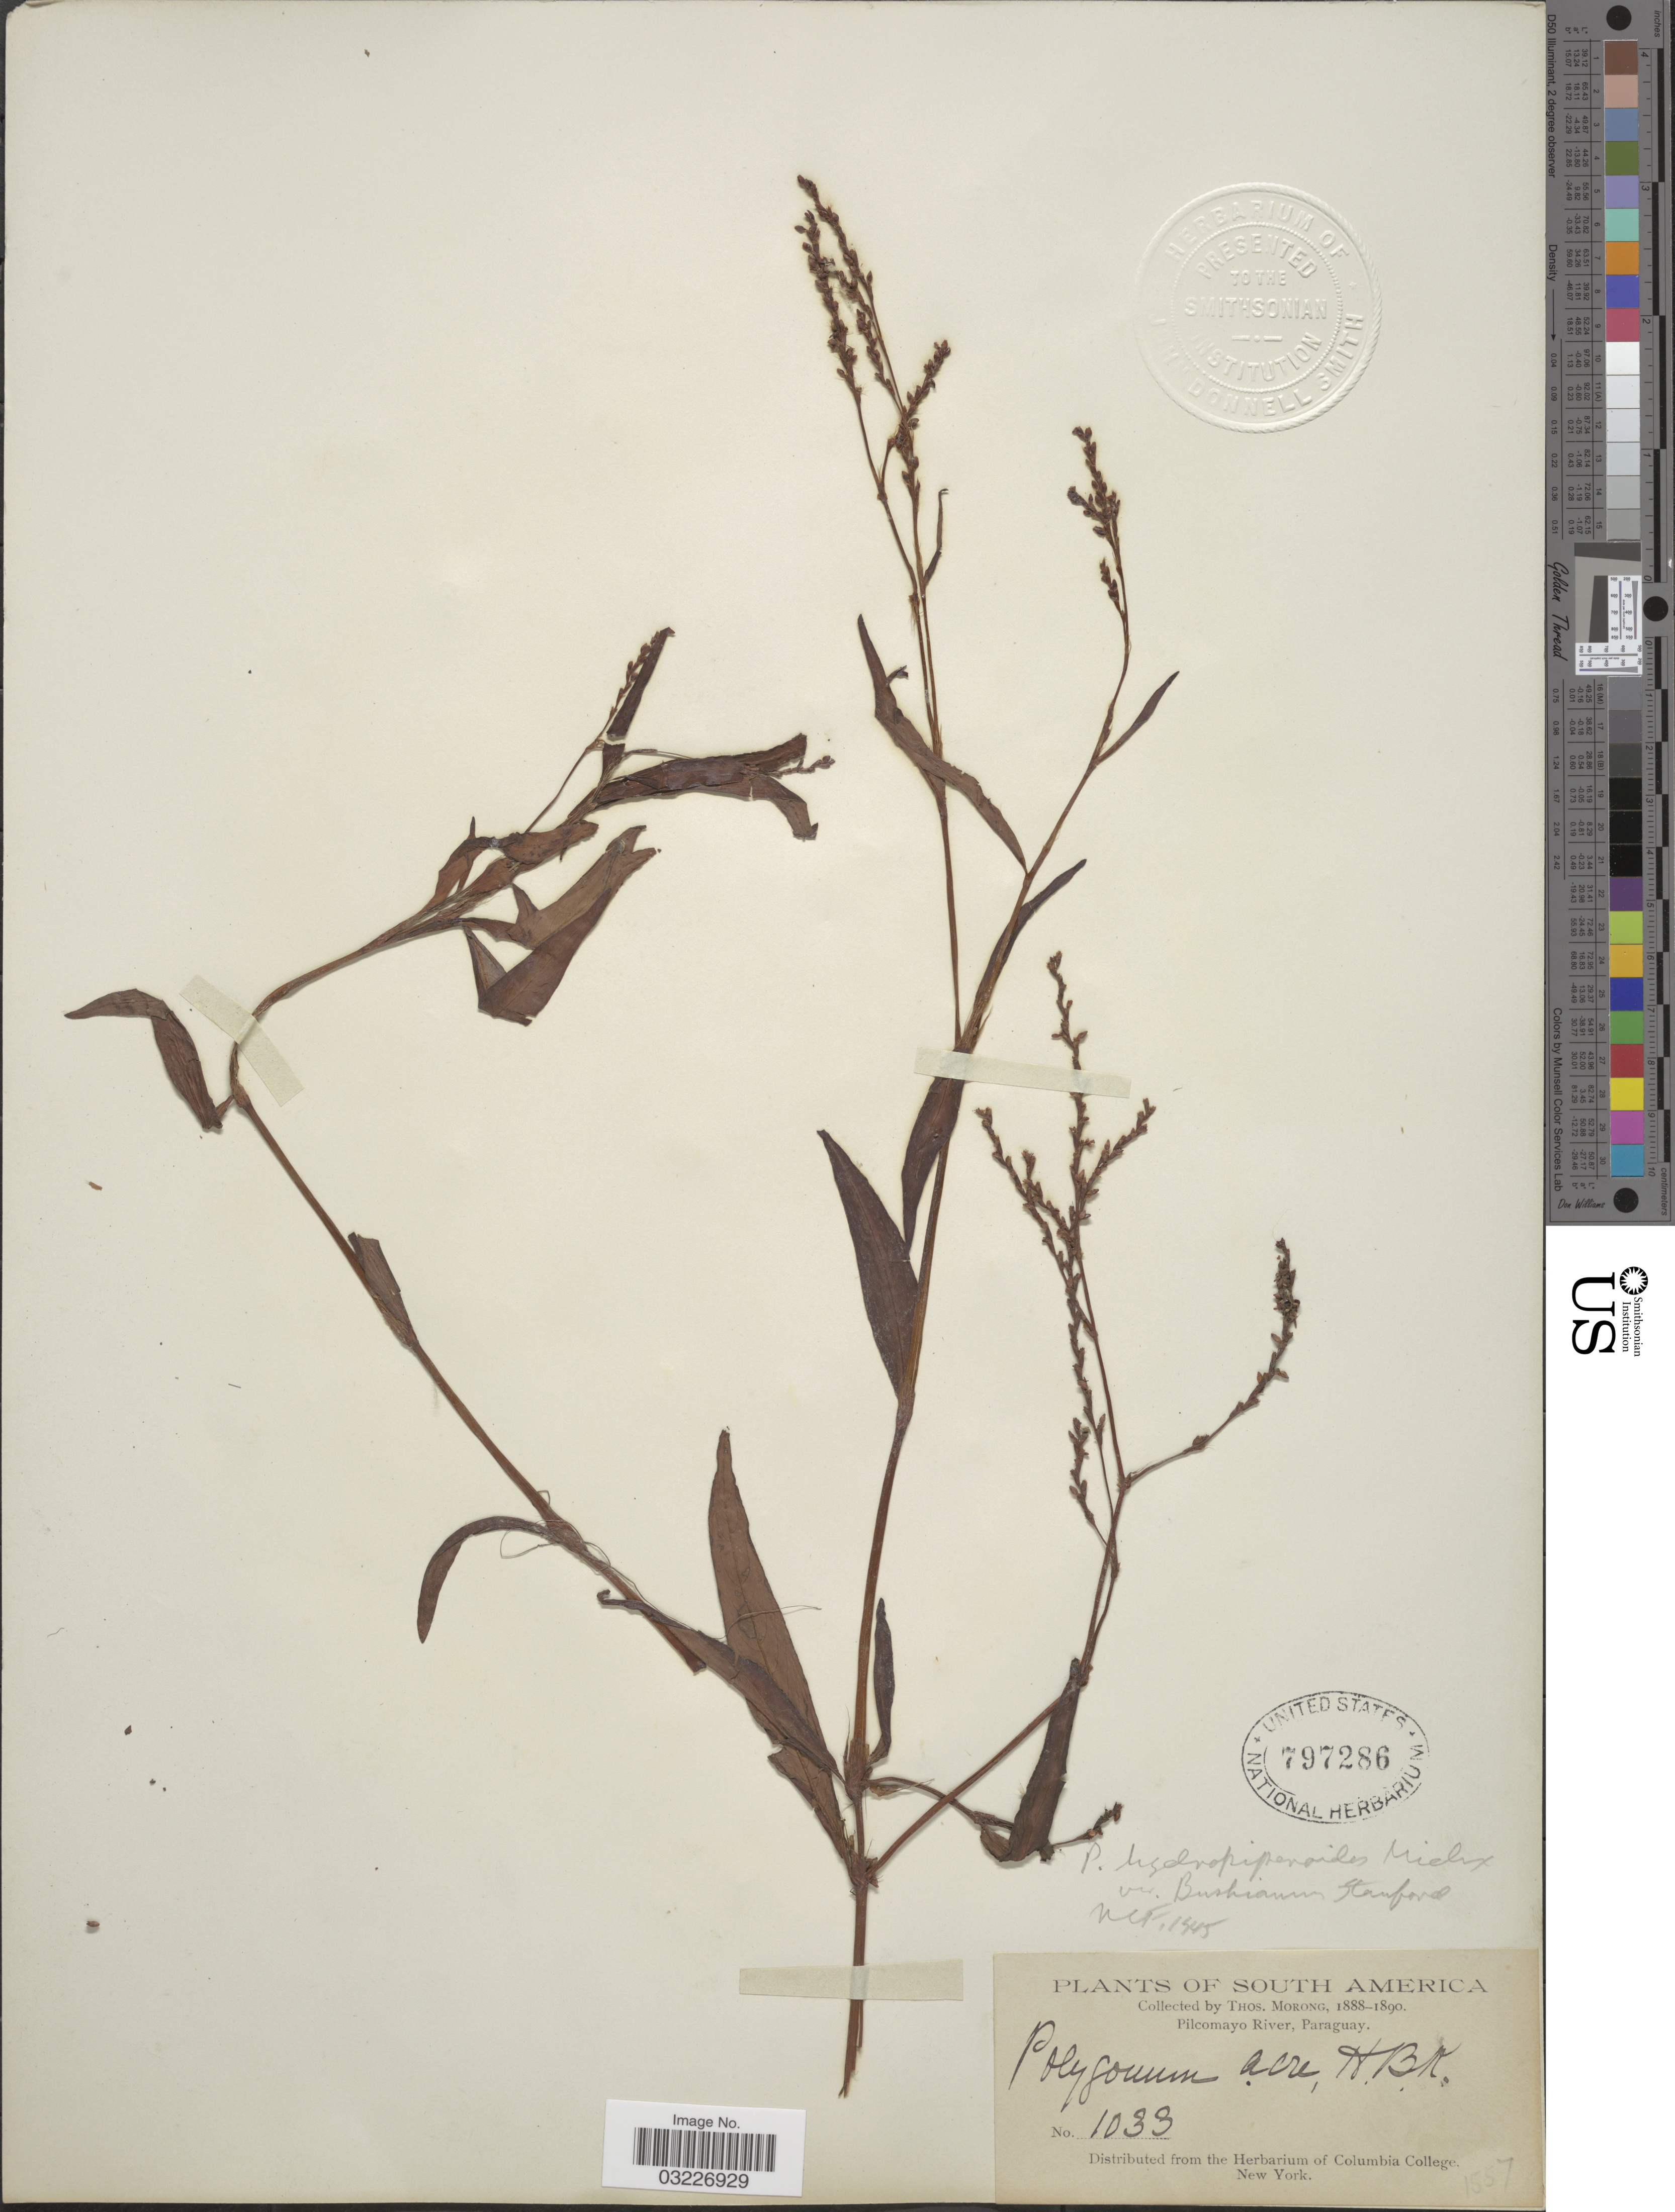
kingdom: Plantae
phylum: Tracheophyta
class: Magnoliopsida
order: Caryophyllales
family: Polygonaceae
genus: Polygonum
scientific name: Polygonum hydropiperoides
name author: Michx.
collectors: ex herb. T. Morong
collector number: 1033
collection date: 1888/1890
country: Paraguay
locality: Pilcomayo River.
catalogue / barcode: US 797286